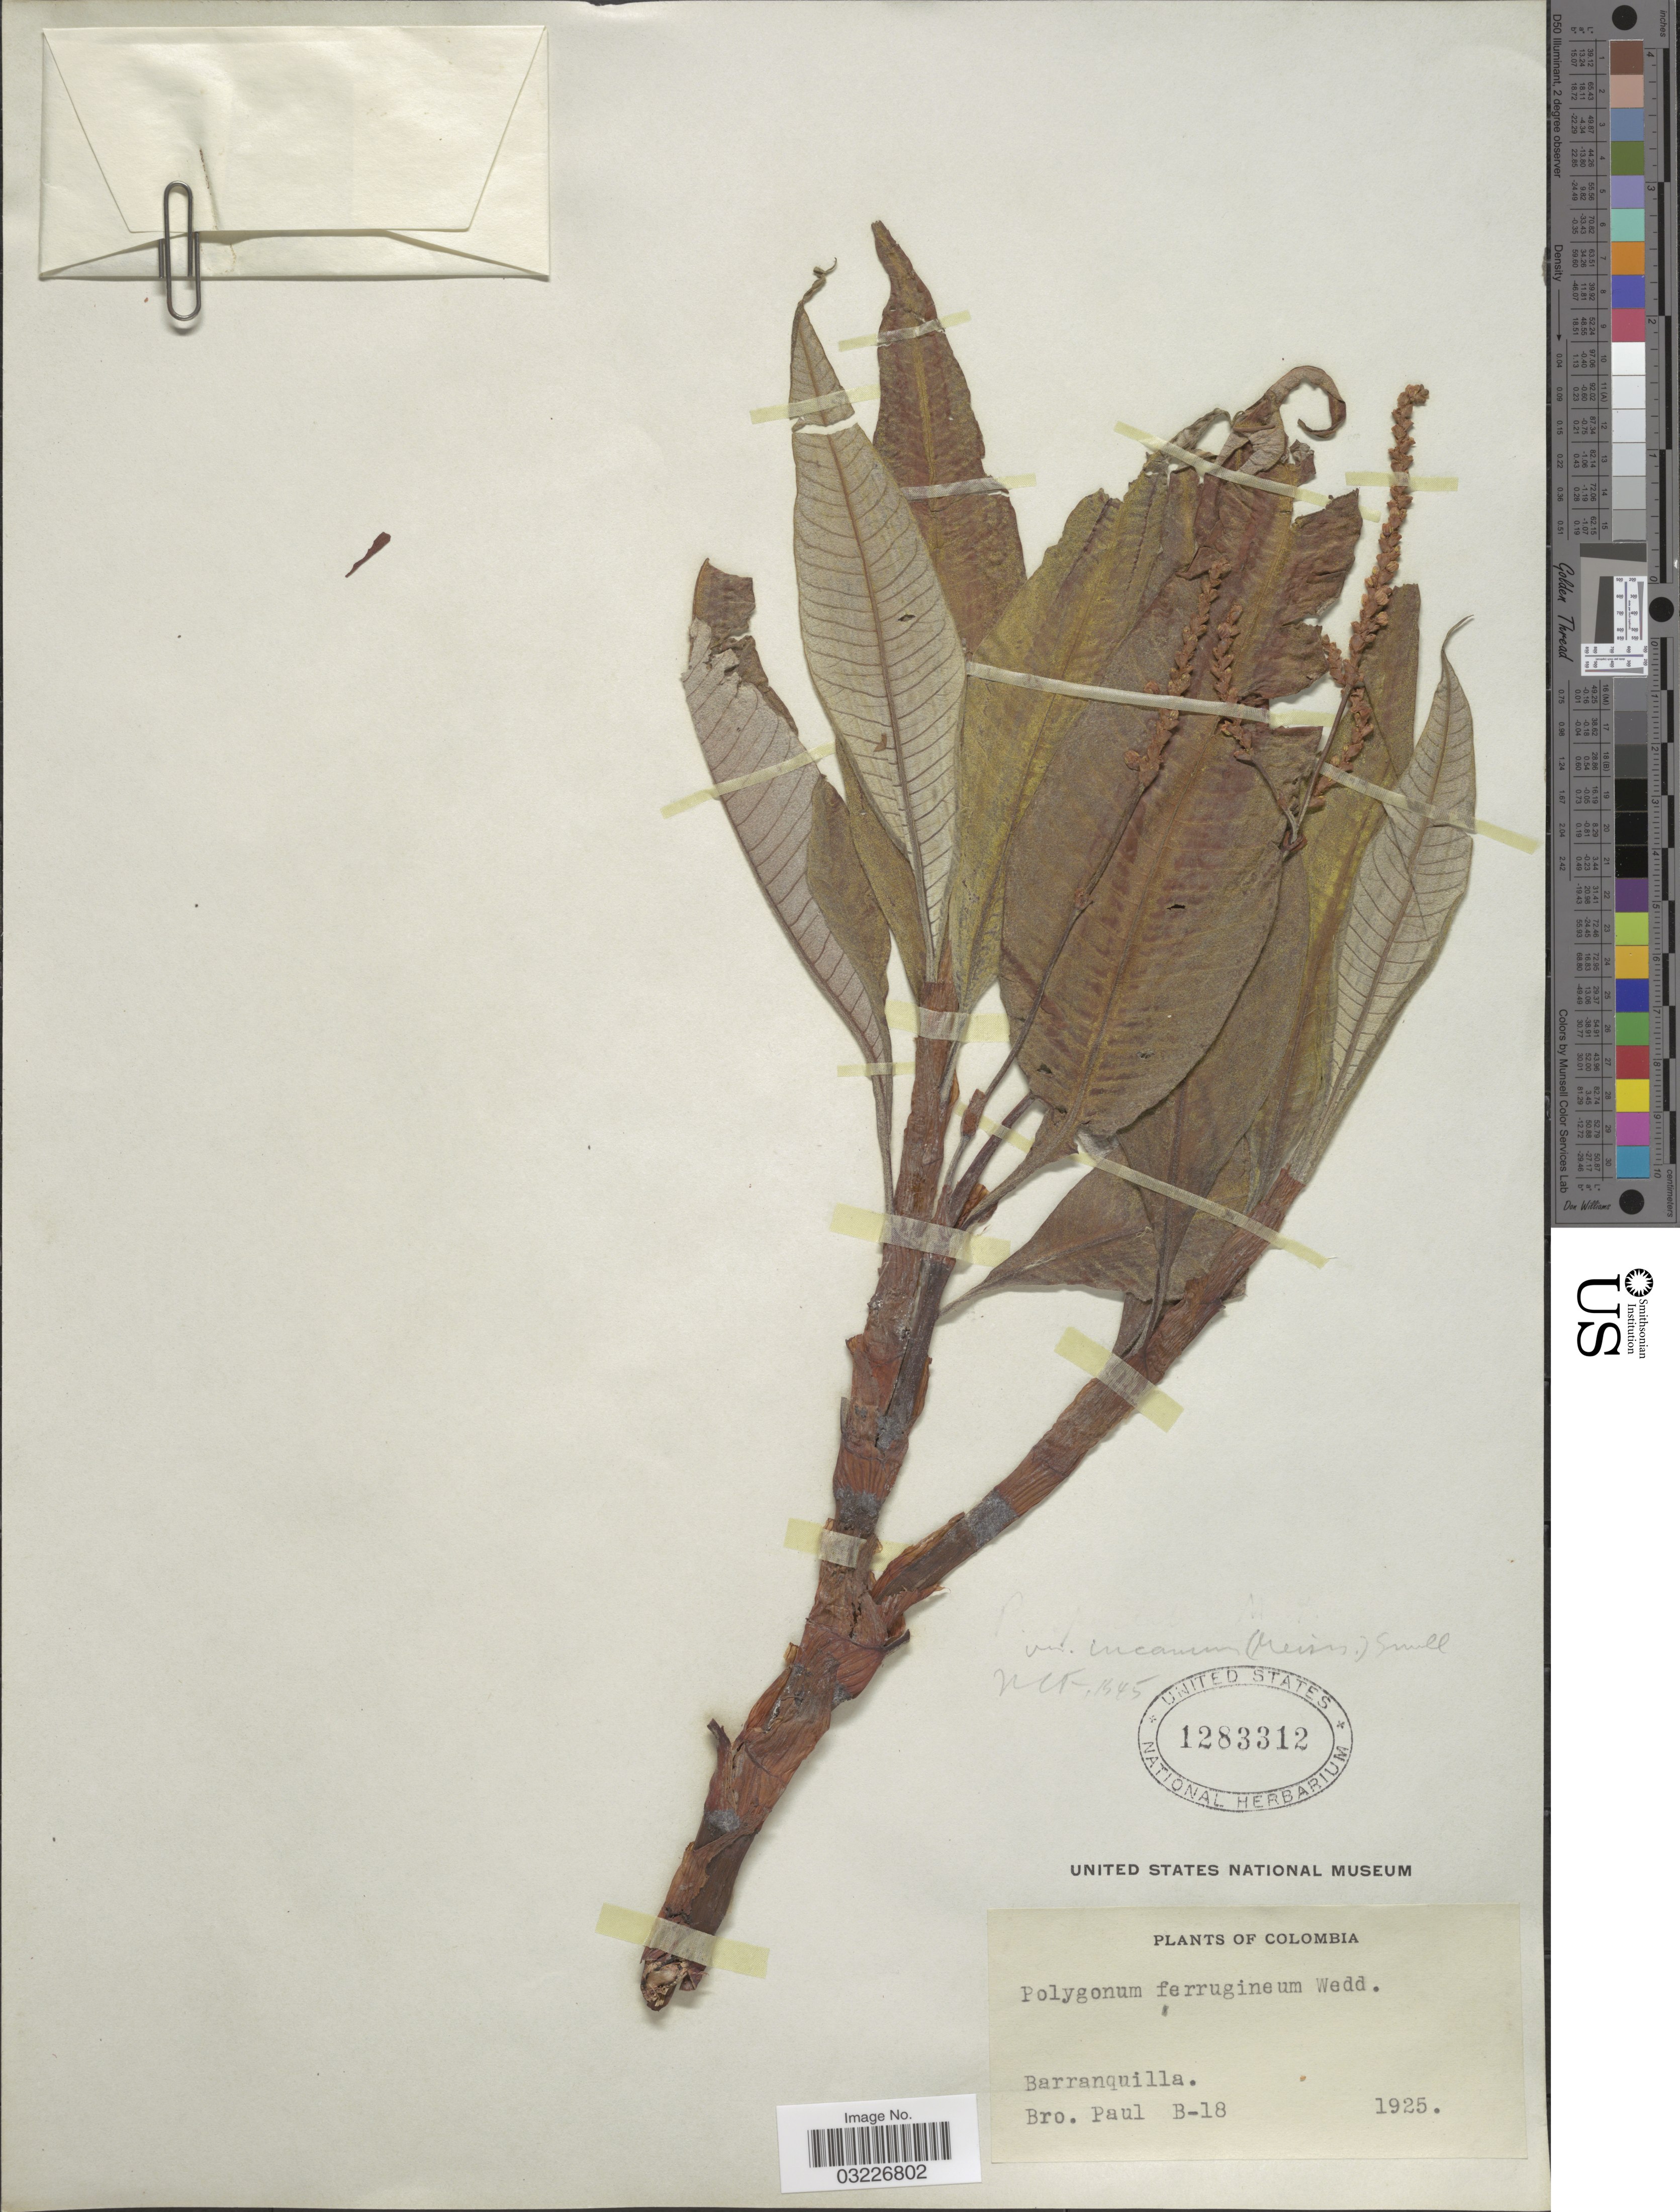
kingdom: Plantae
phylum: Tracheophyta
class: Magnoliopsida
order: Caryophyllales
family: Polygonaceae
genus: Polygonum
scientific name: Polygonum ferrugineum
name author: Wedd.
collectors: B. Paul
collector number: B-18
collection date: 1925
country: Colombia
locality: Barranquilla.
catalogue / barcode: US 1283312